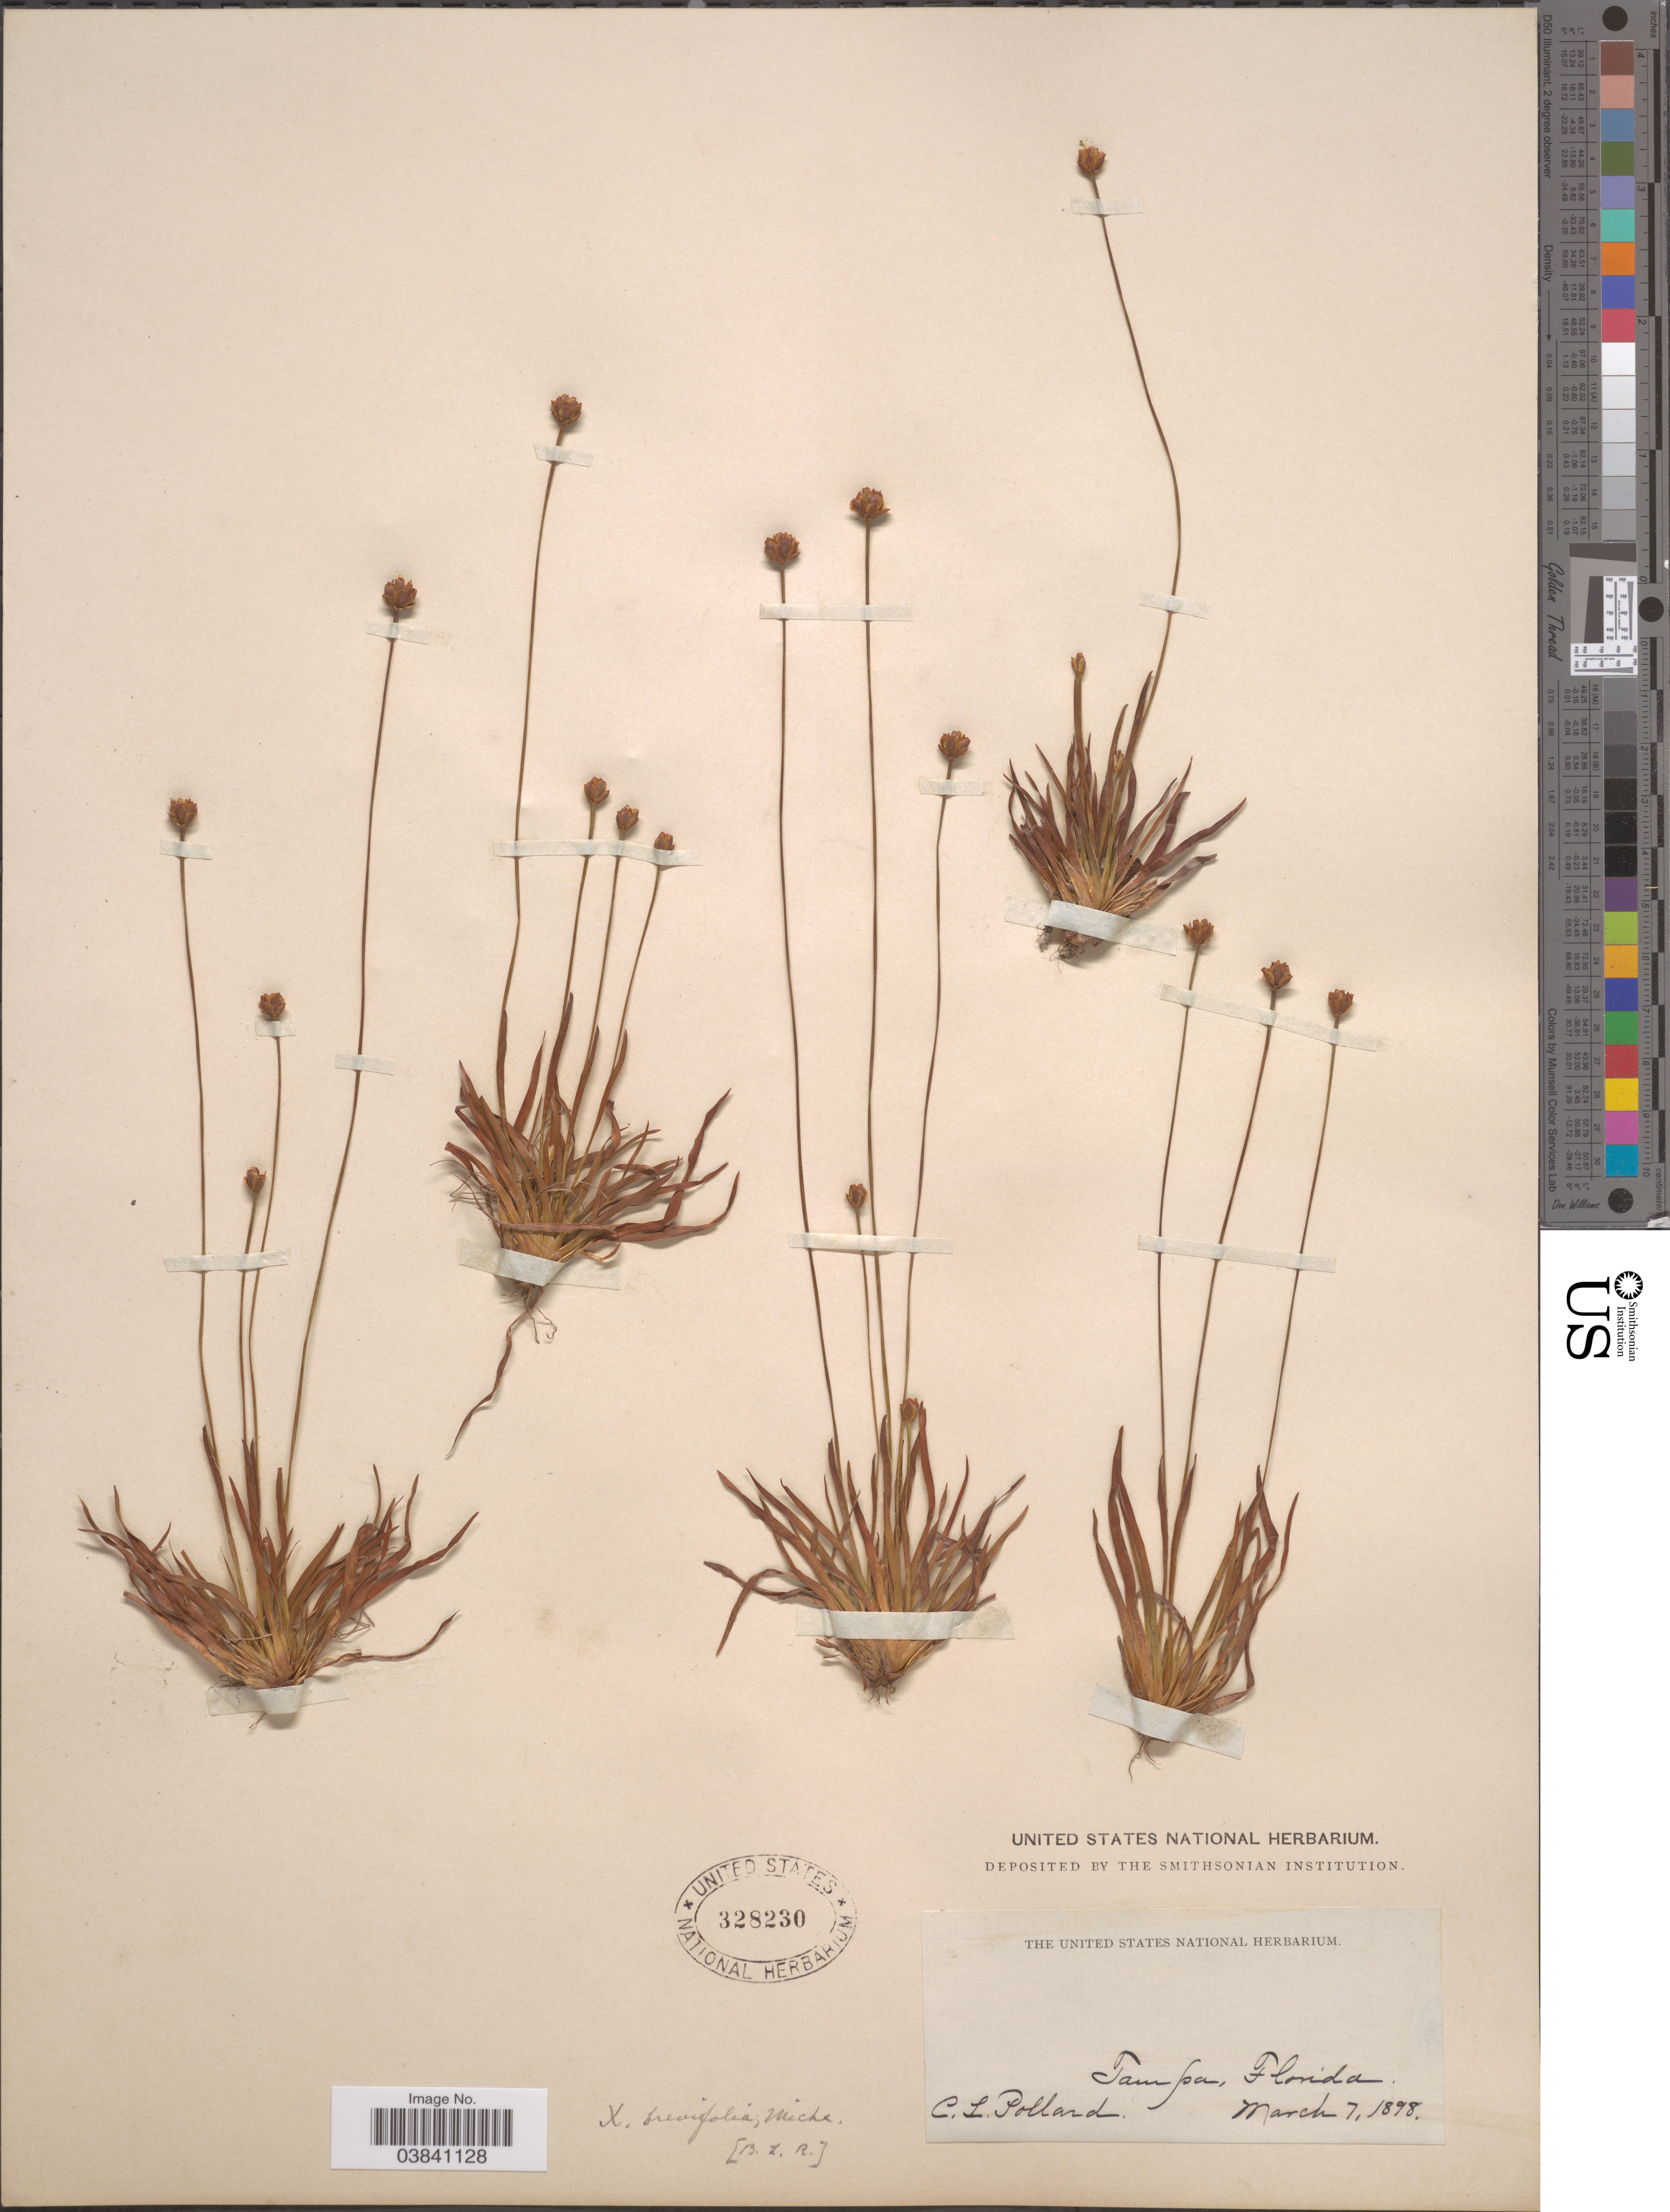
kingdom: Plantae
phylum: Tracheophyta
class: Liliopsida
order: Poales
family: Xyridaceae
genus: Xyris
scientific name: Xyris brevifolia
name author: Michx.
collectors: C. L. Pollard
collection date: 1898-03-07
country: United States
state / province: Florida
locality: Tampa.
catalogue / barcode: US 328230